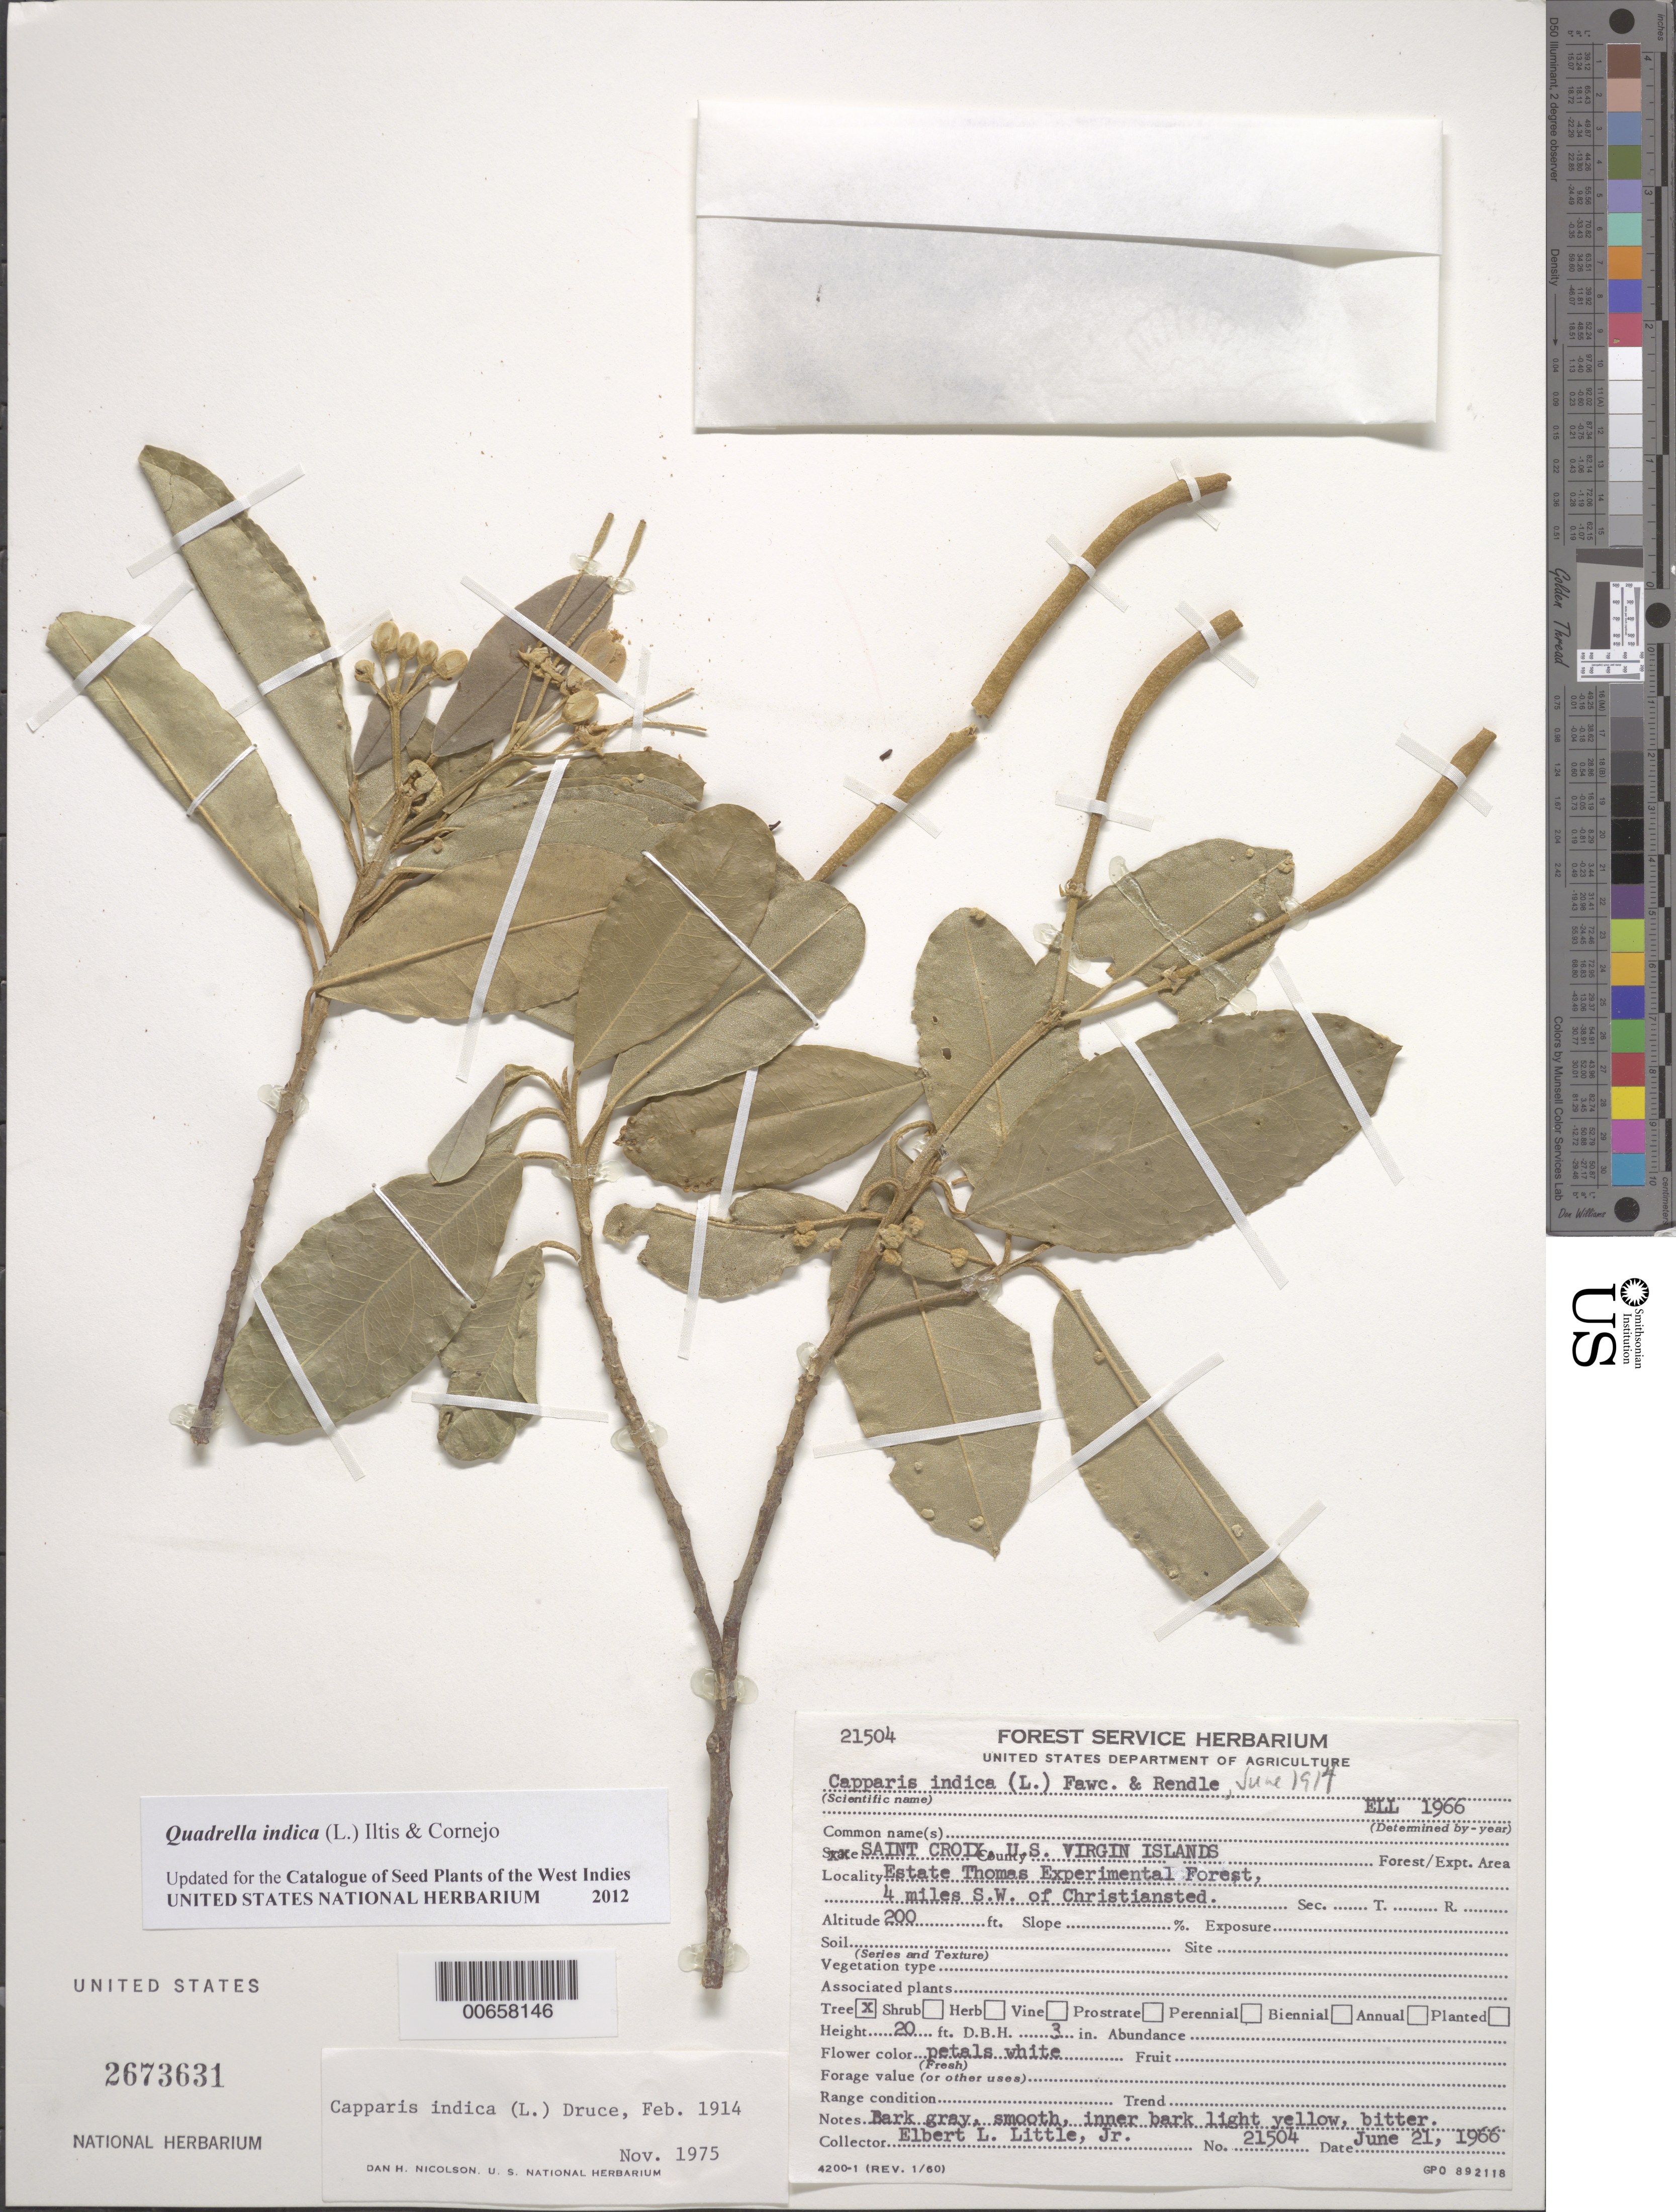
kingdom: Plantae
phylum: Tracheophyta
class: Magnoliopsida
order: Brassicales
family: Capparaceae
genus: Capparis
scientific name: Capparis indica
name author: (L.) Fawc. & Rendle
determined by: Nicolson, Dan H.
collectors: E. L. Little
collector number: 21504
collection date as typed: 21 Jun 1966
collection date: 1966-06-21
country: U.S. Virgin Islands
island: St. Croix Island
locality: Estate Thomas Exp. Forest, 4 mi SW of Christiansted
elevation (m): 61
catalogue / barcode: US 2673631